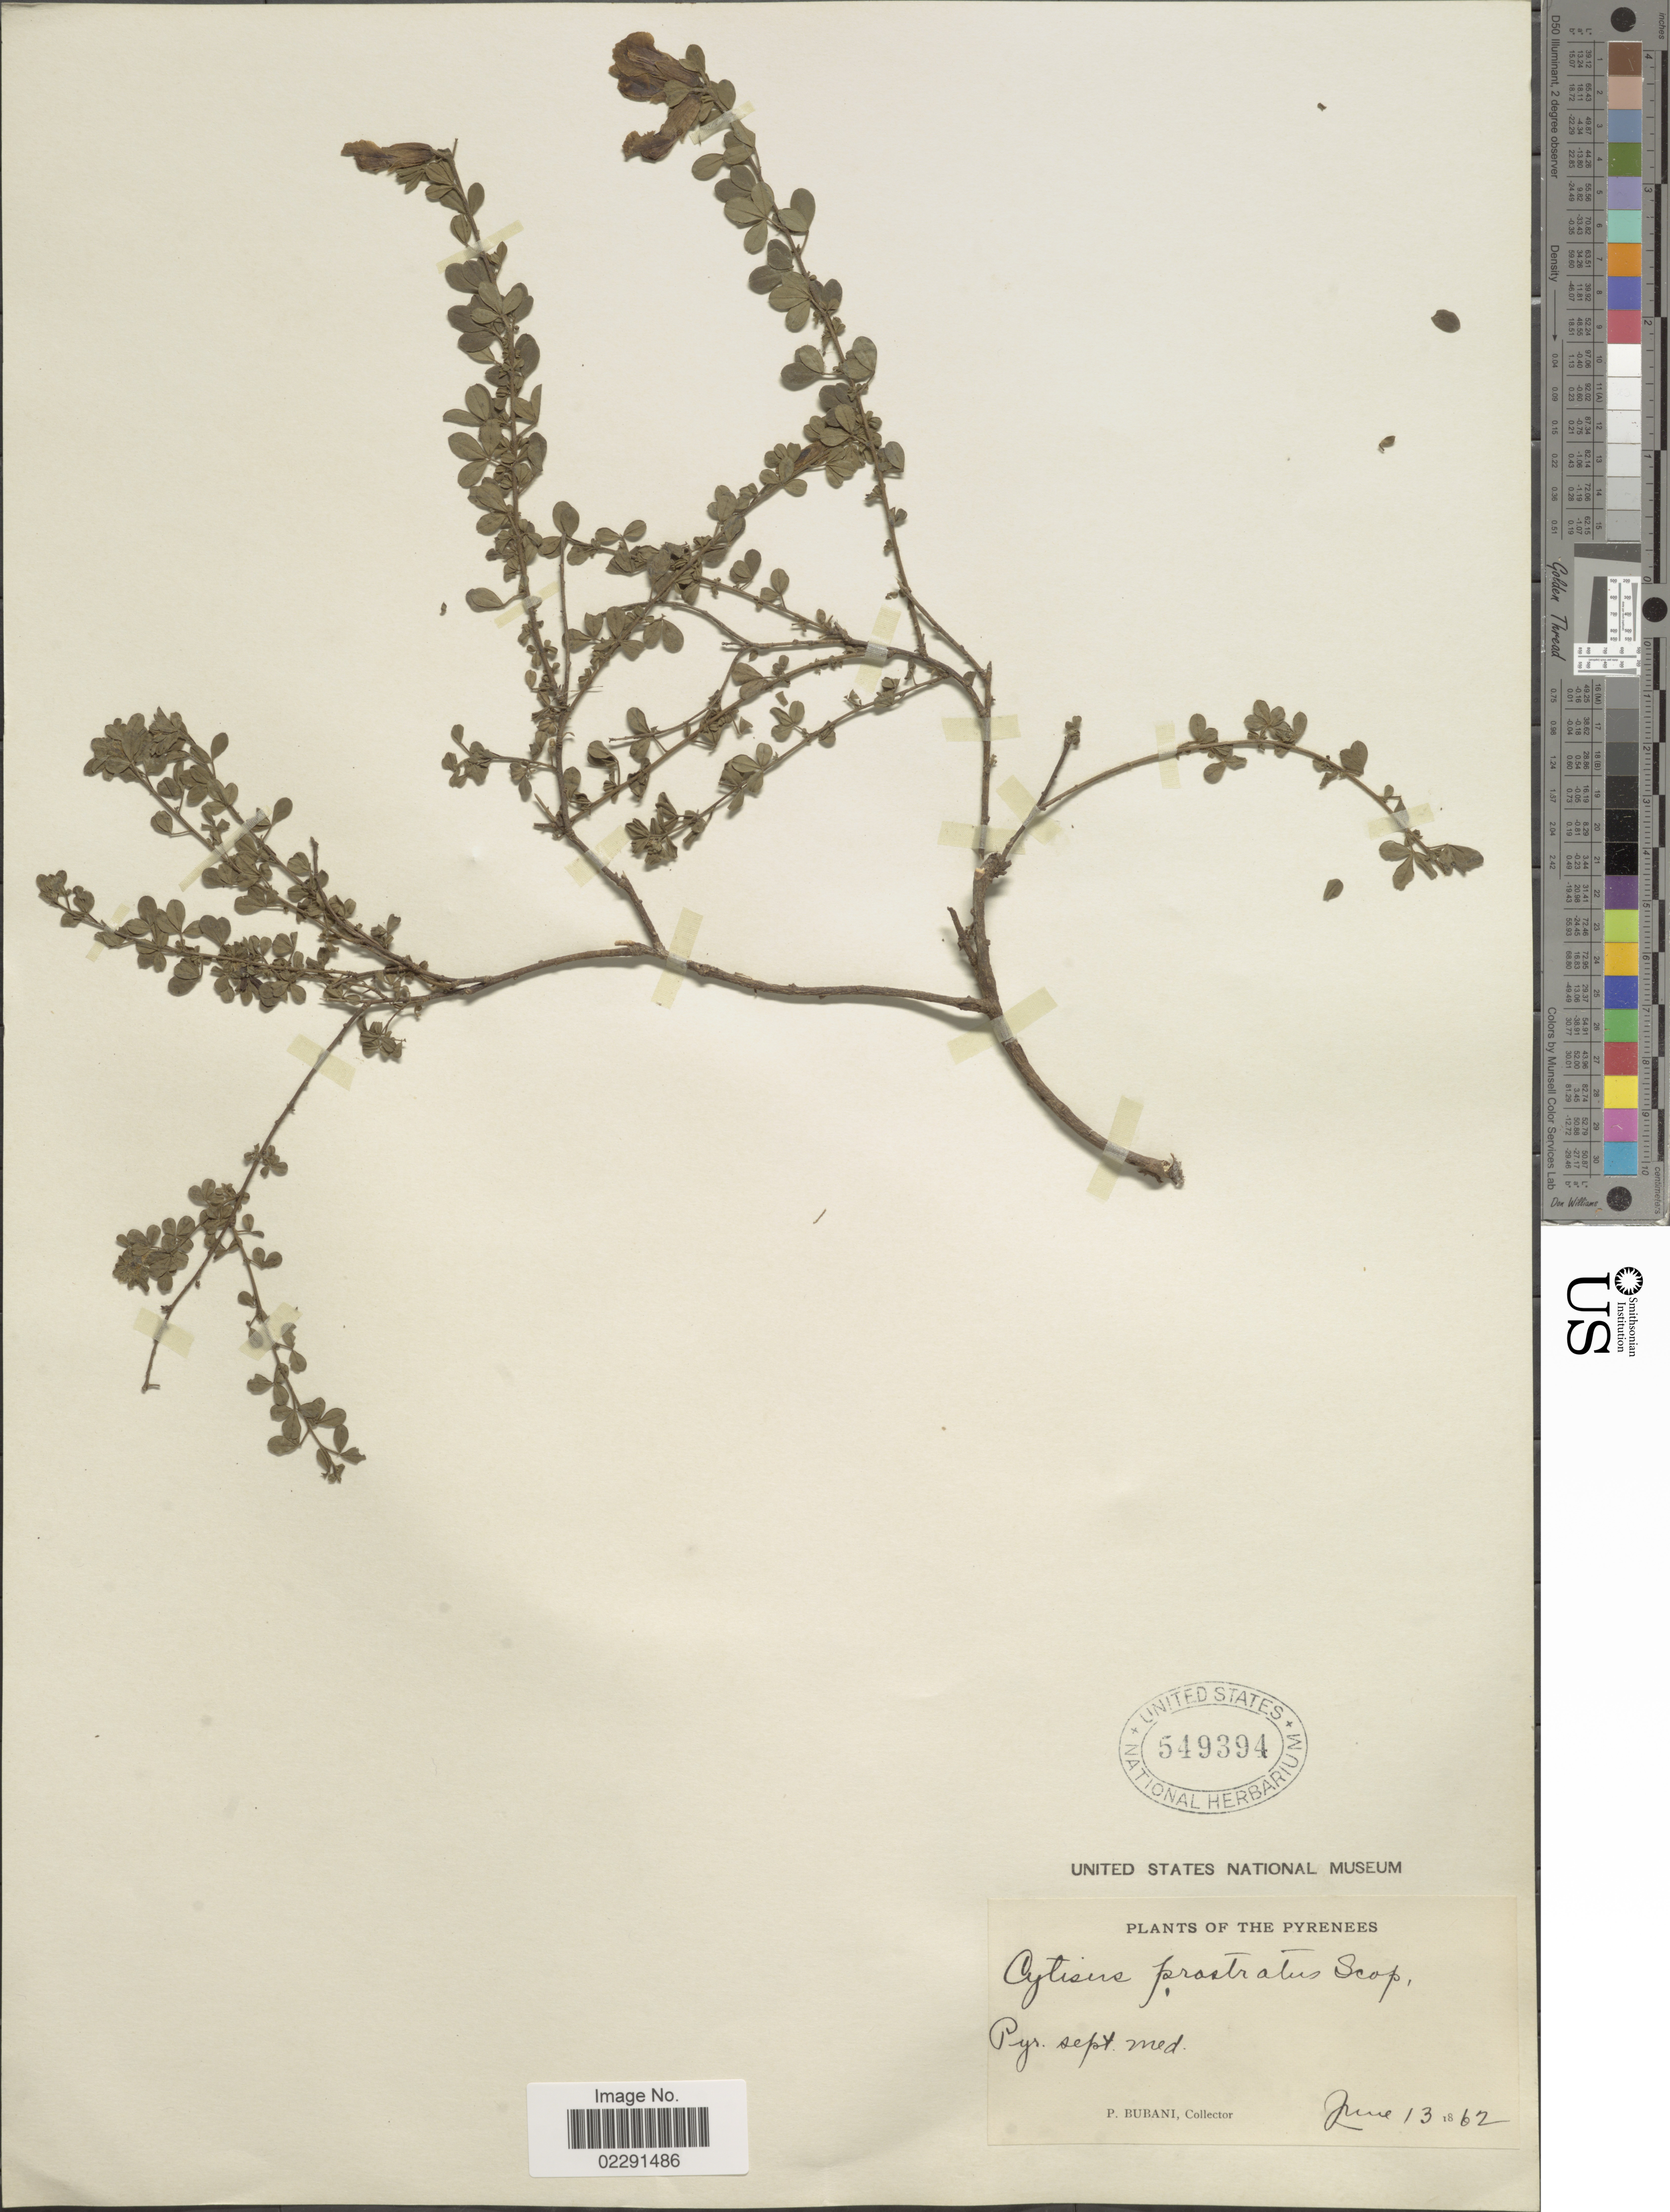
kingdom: Plantae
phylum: Tracheophyta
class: Magnoliopsida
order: Fabales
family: Fabaceae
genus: Cytisus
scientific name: Cytisus decumbens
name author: (Durande) Spach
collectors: P. Bubani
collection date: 1862-06-13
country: France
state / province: Occitanie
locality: Pyrenees, Pyr. sept. med.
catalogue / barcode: US 549394